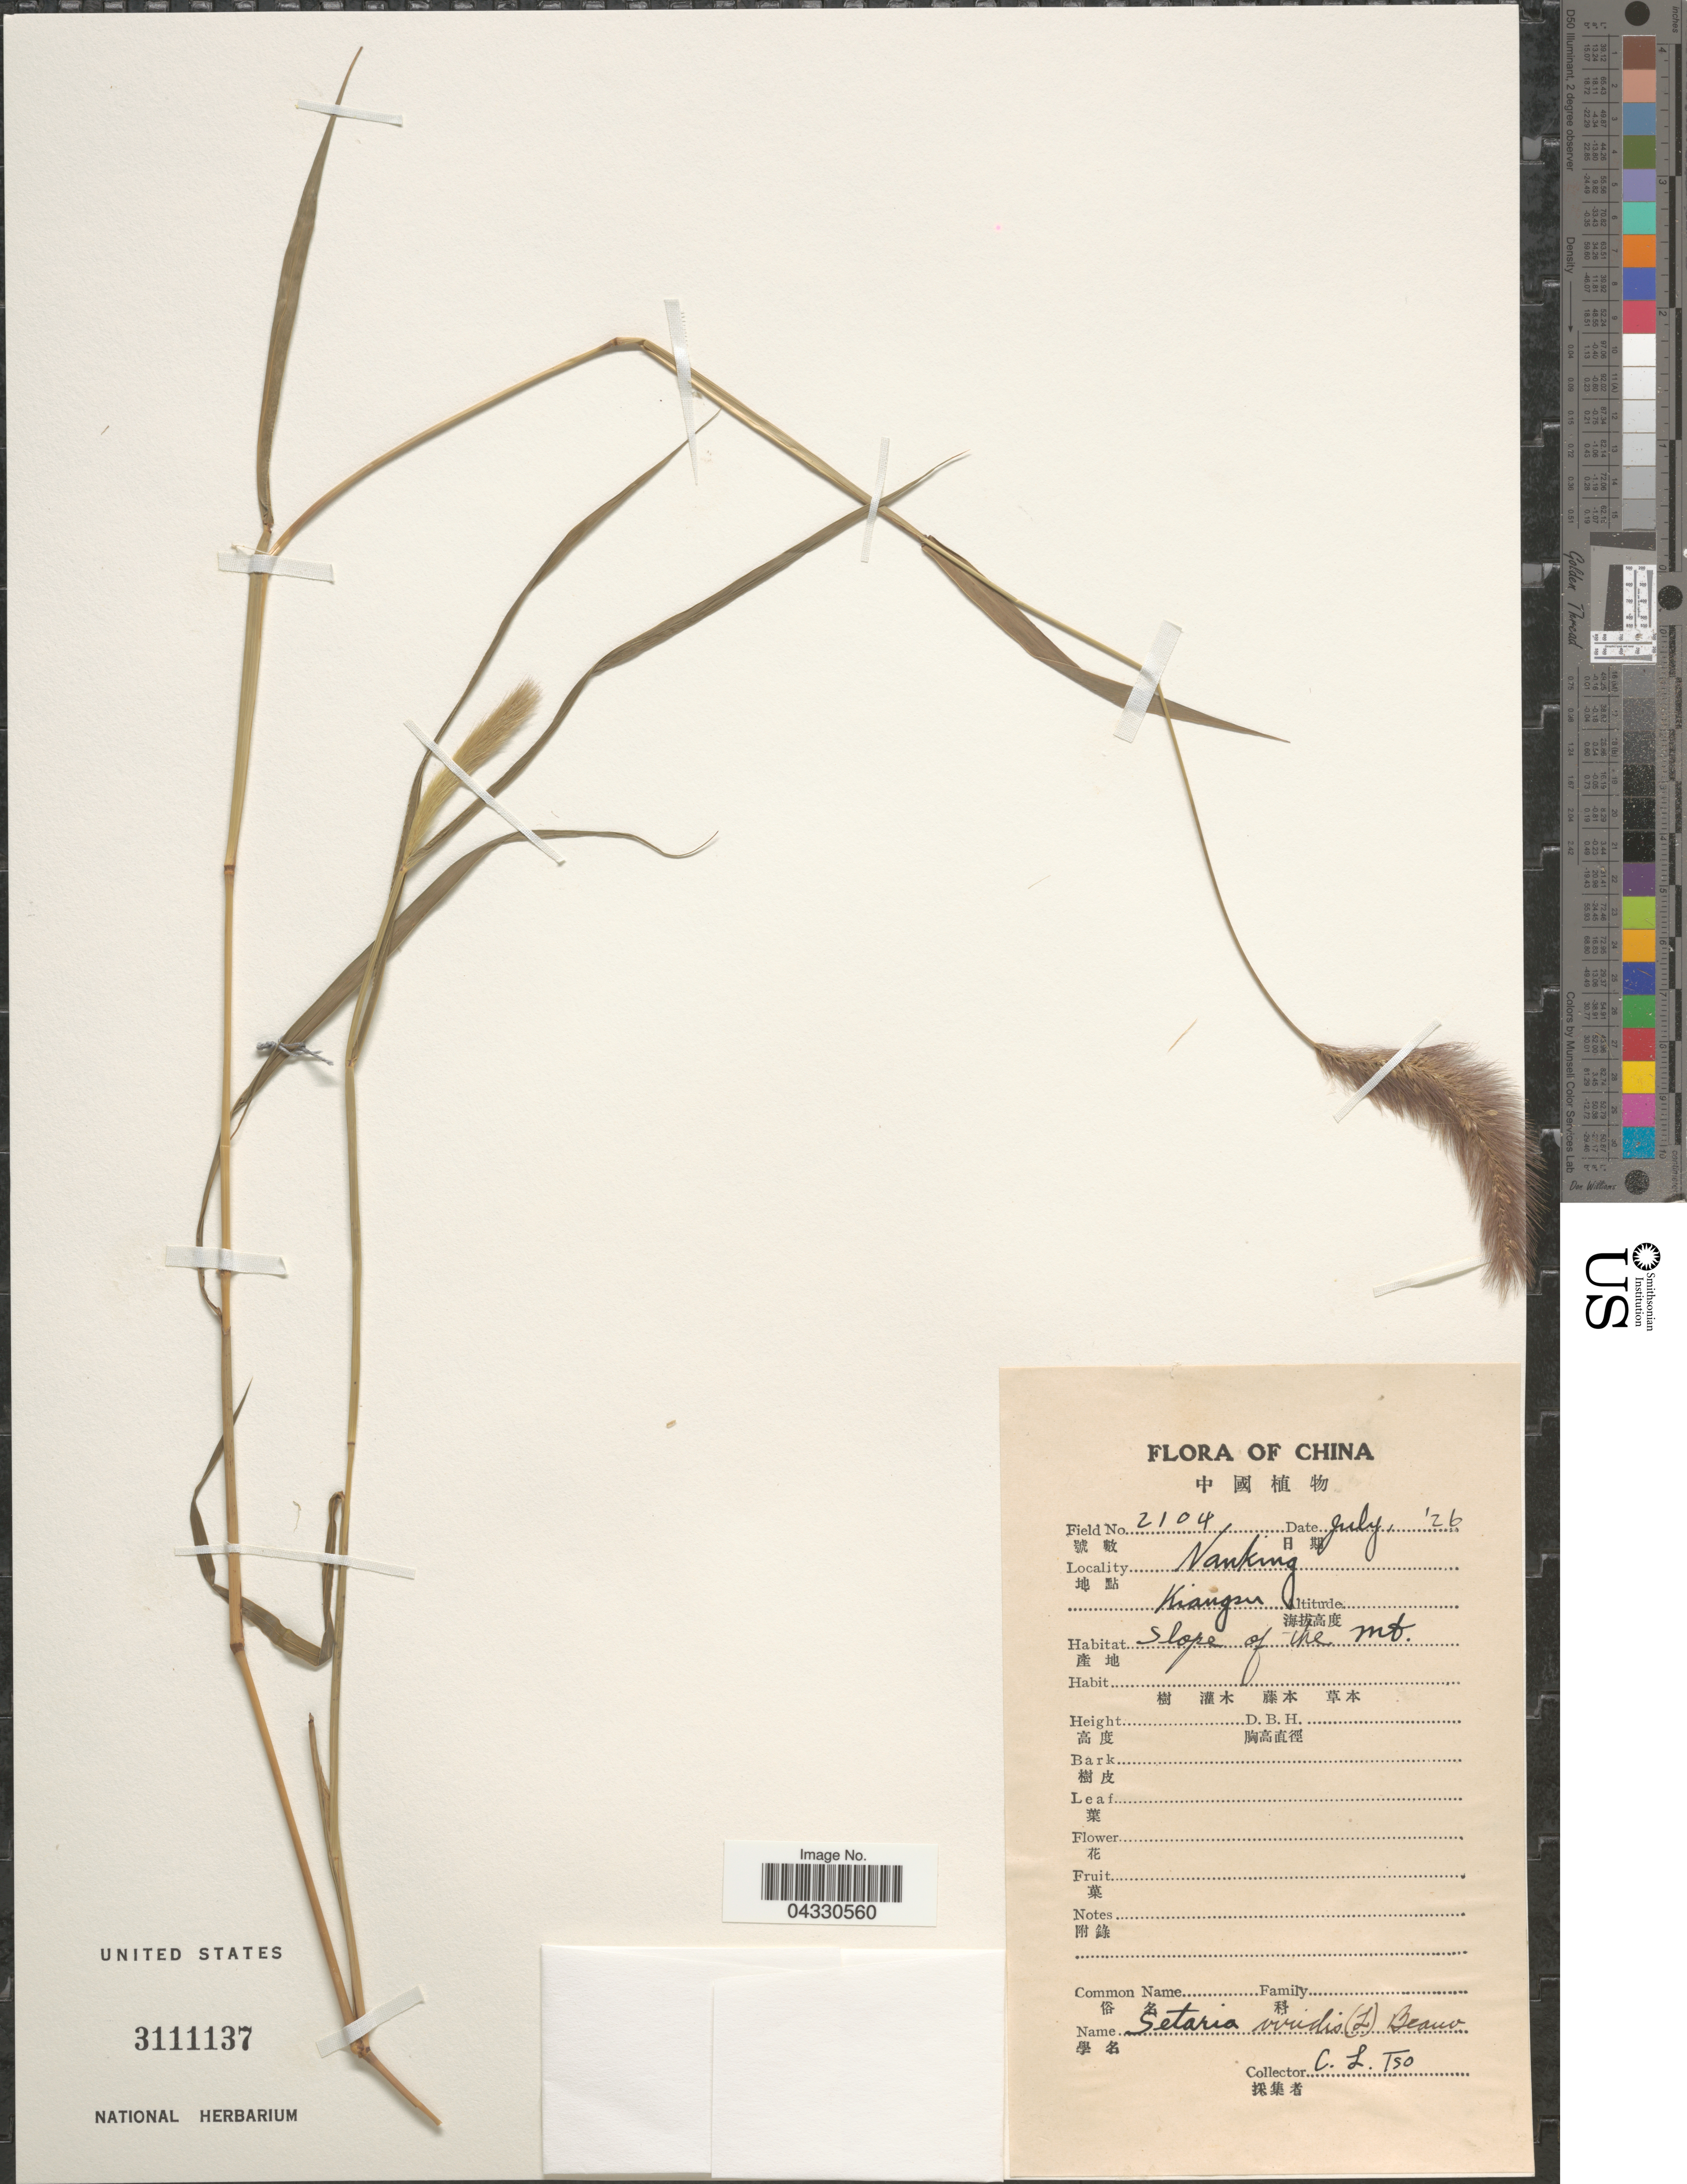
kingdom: Plantae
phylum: Tracheophyta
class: Liliopsida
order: Poales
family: Poaceae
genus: Setaria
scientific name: Setaria viridis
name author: (L.) P. Beauv.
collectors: C. Tso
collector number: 2104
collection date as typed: Transcribed d/m/y: /7/26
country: China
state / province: Jiangsu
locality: Nanking. Kiangsu. Slope of the Mt.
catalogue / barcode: US 3111137